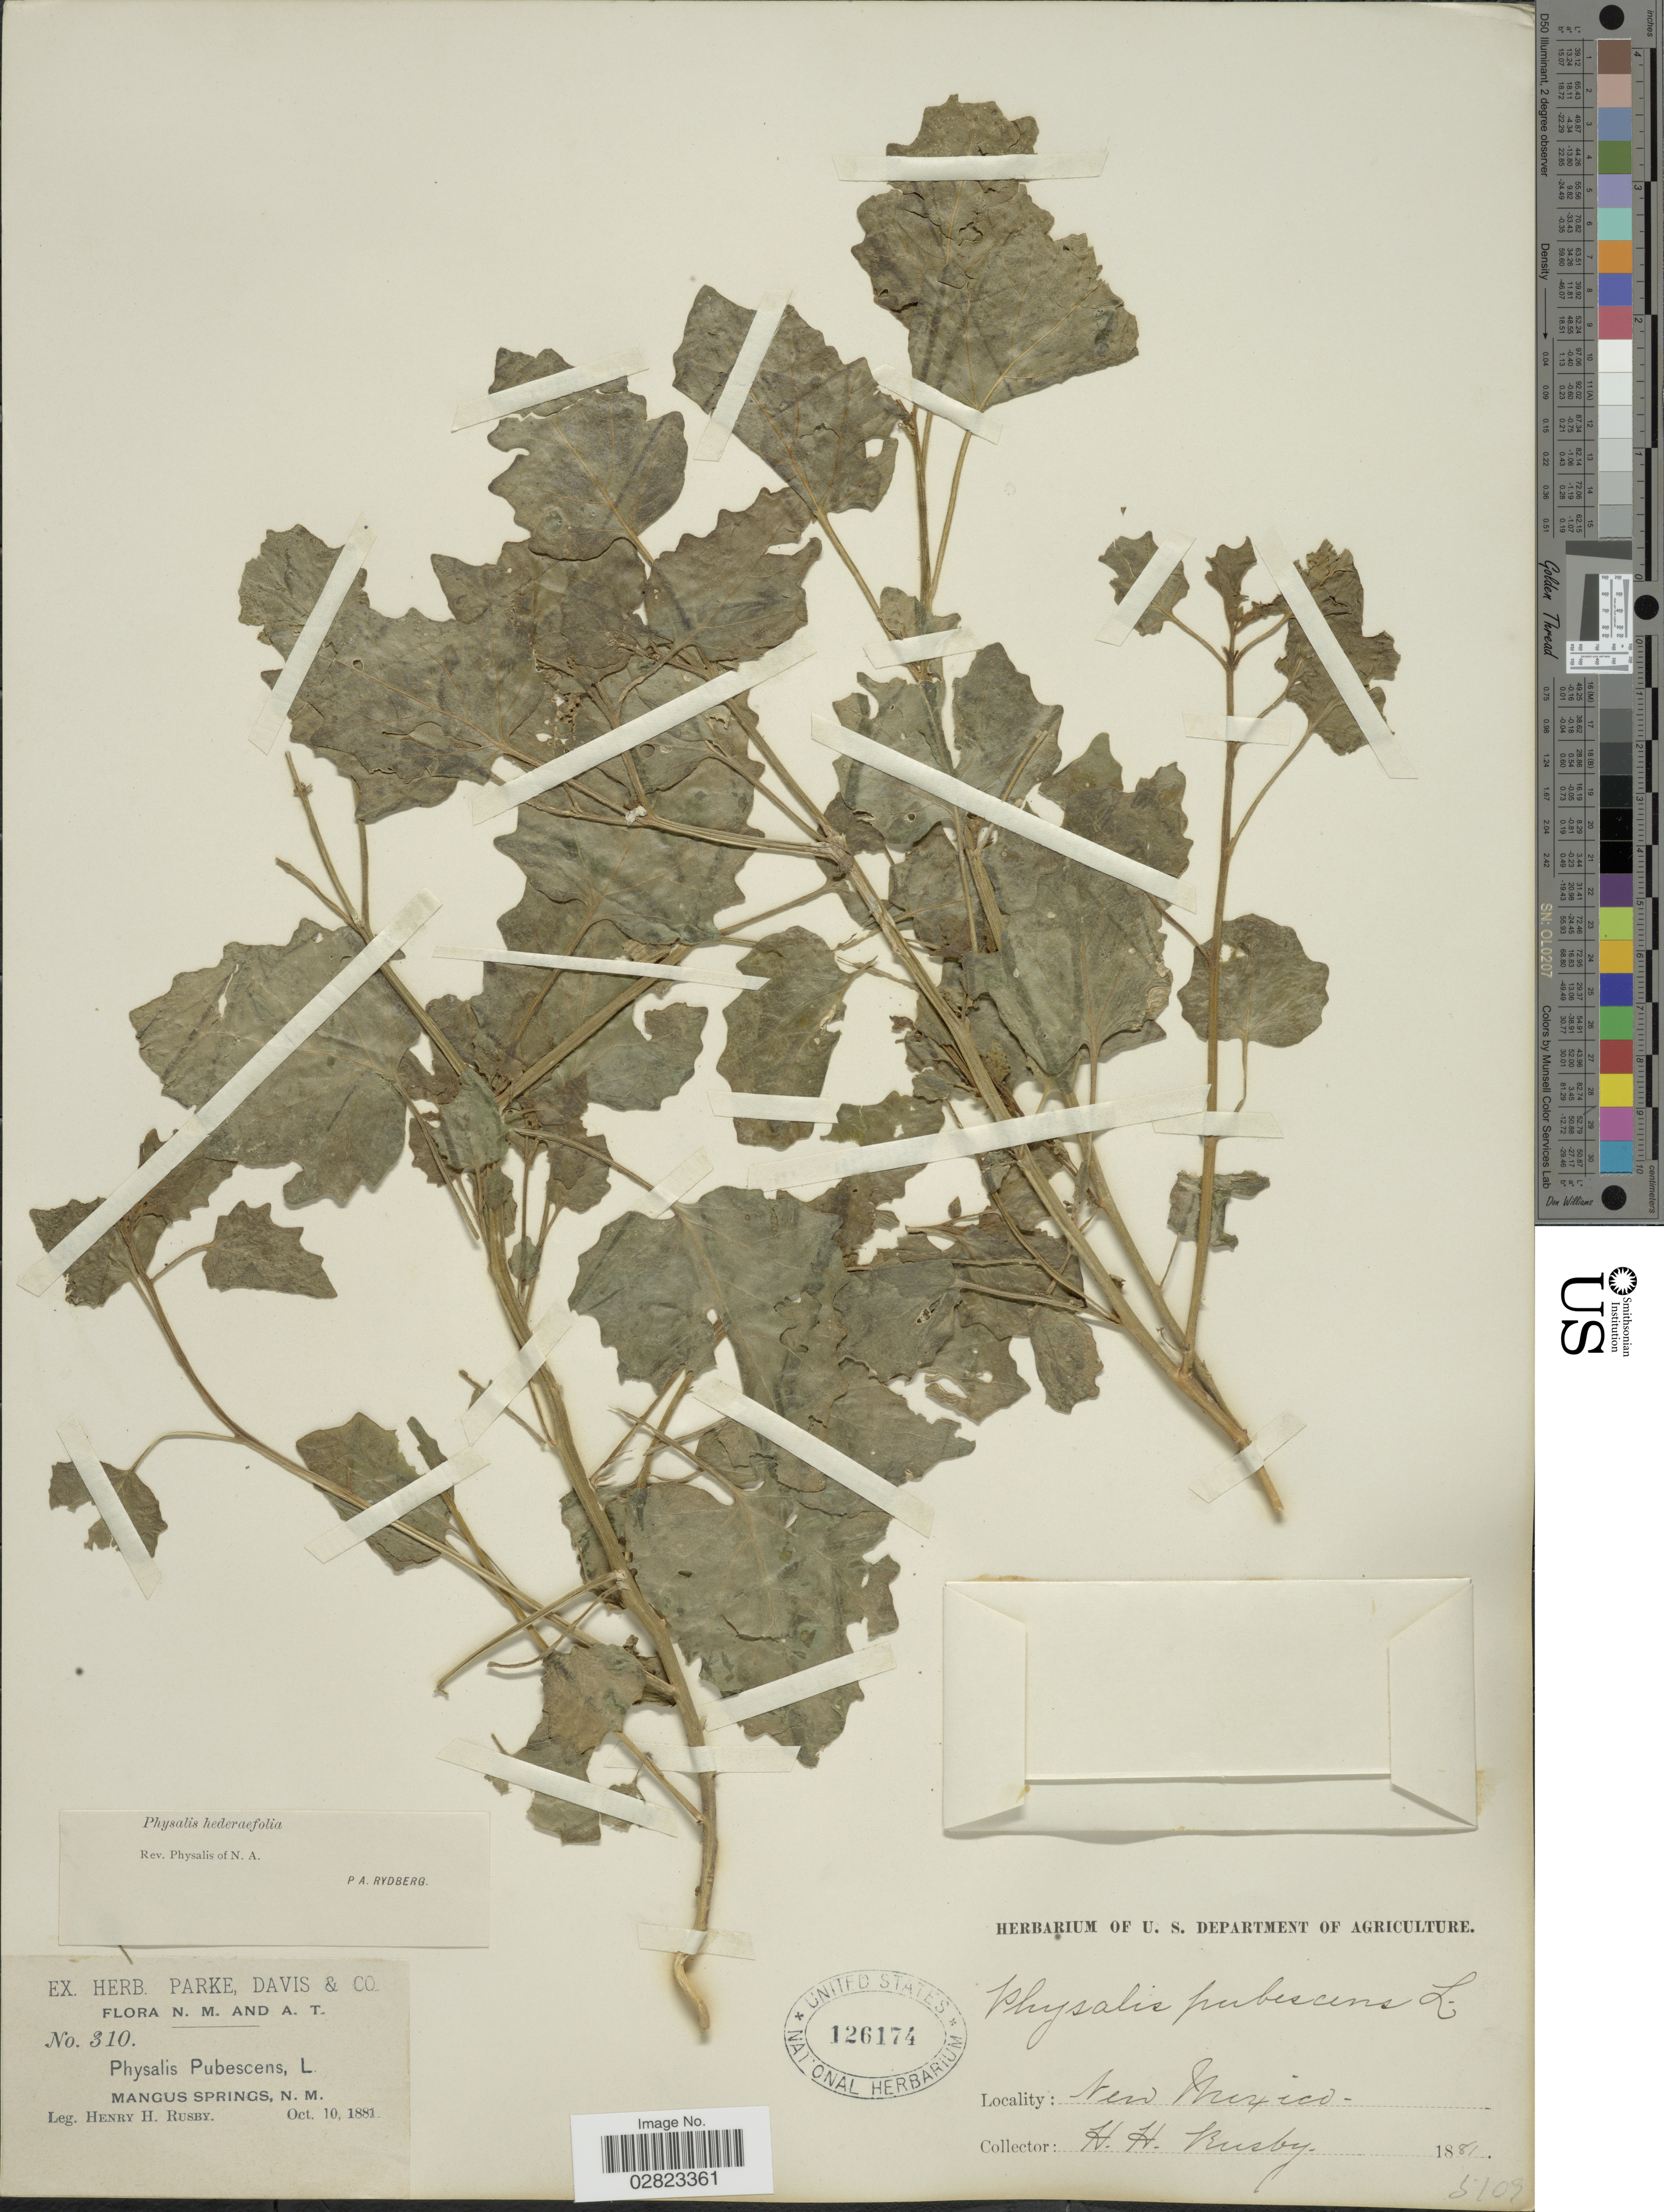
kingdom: Plantae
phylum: Tracheophyta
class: Magnoliopsida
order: Solanales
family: Solanaceae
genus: Physalis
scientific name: Physalis hederifolia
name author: A. Gray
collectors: H. H. Rusby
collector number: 310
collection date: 1881-10-10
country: United States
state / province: New Mexico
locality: Mangus Springs.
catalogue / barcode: US 126174